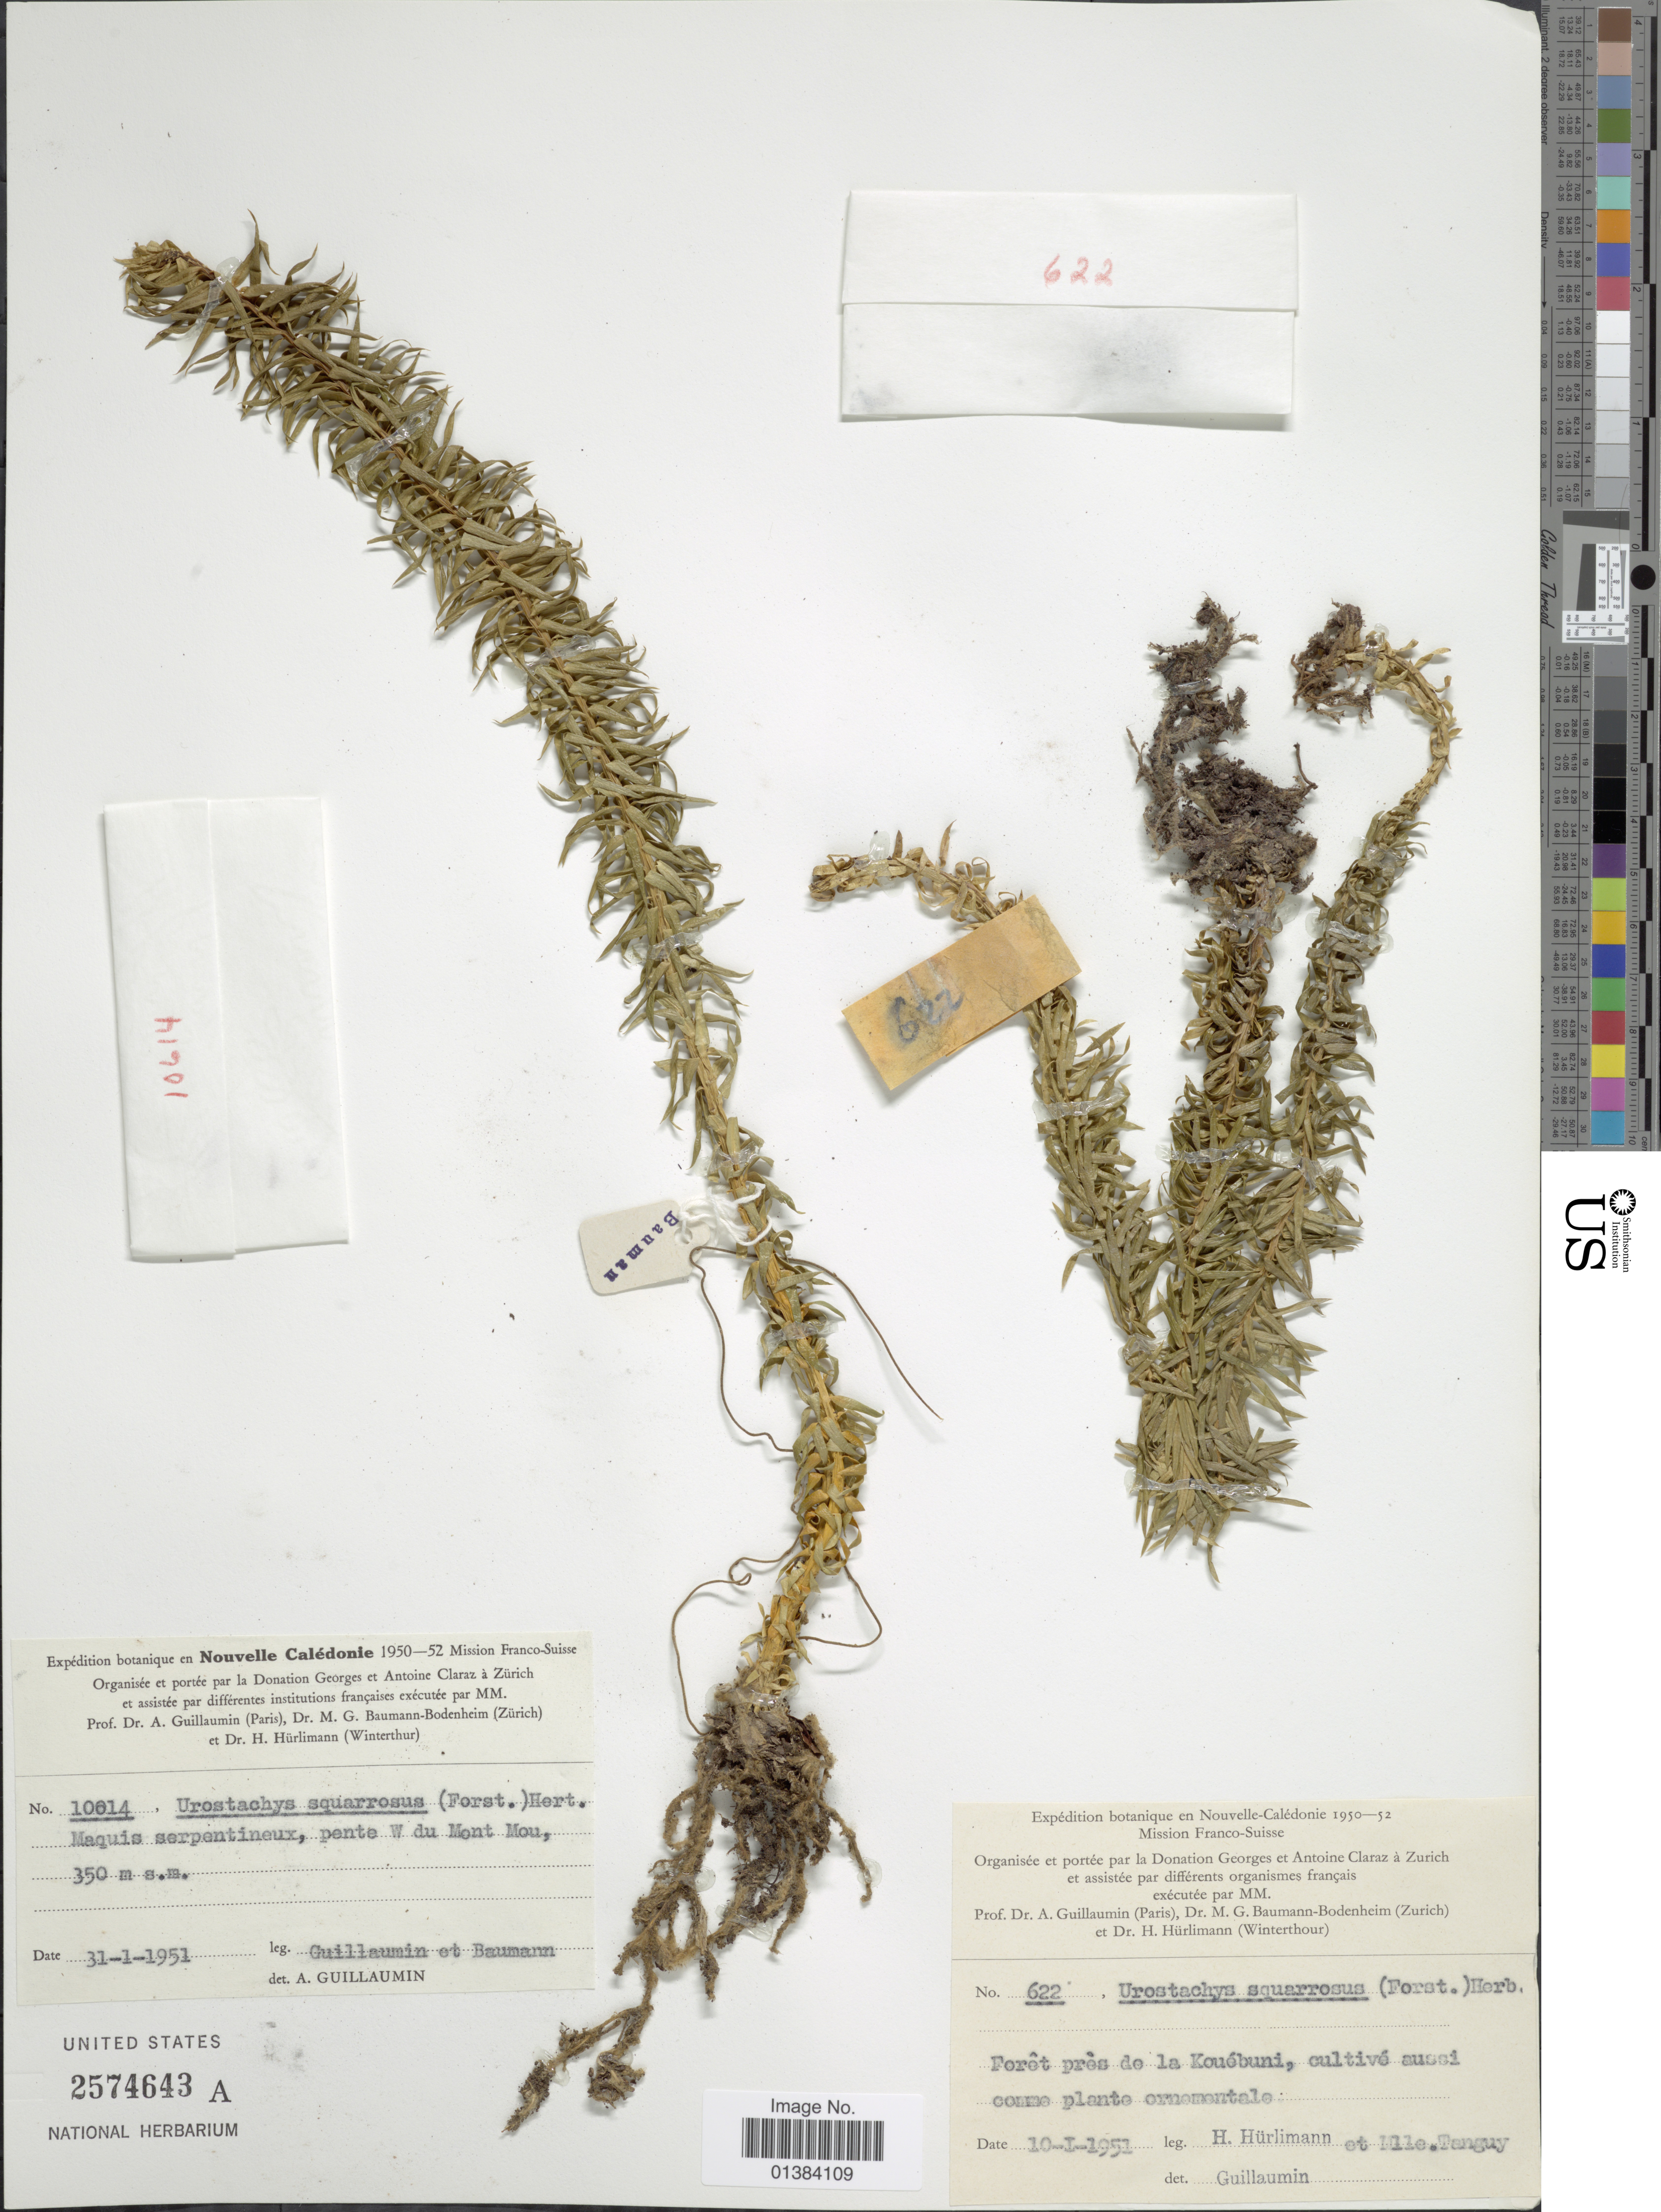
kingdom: Plantae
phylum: Tracheophyta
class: Lycopodiopsida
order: Lycopodiales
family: Lycopodiaceae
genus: Huperzia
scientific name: Huperzia squarrosa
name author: (G. Forst.) Trevis.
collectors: A. Guillaumin & M. G. Baumann-Bodenheim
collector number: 10614*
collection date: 1951-01-31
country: New Caledonia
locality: Pente W du Mont Mou.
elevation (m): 350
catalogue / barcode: US 2574643A